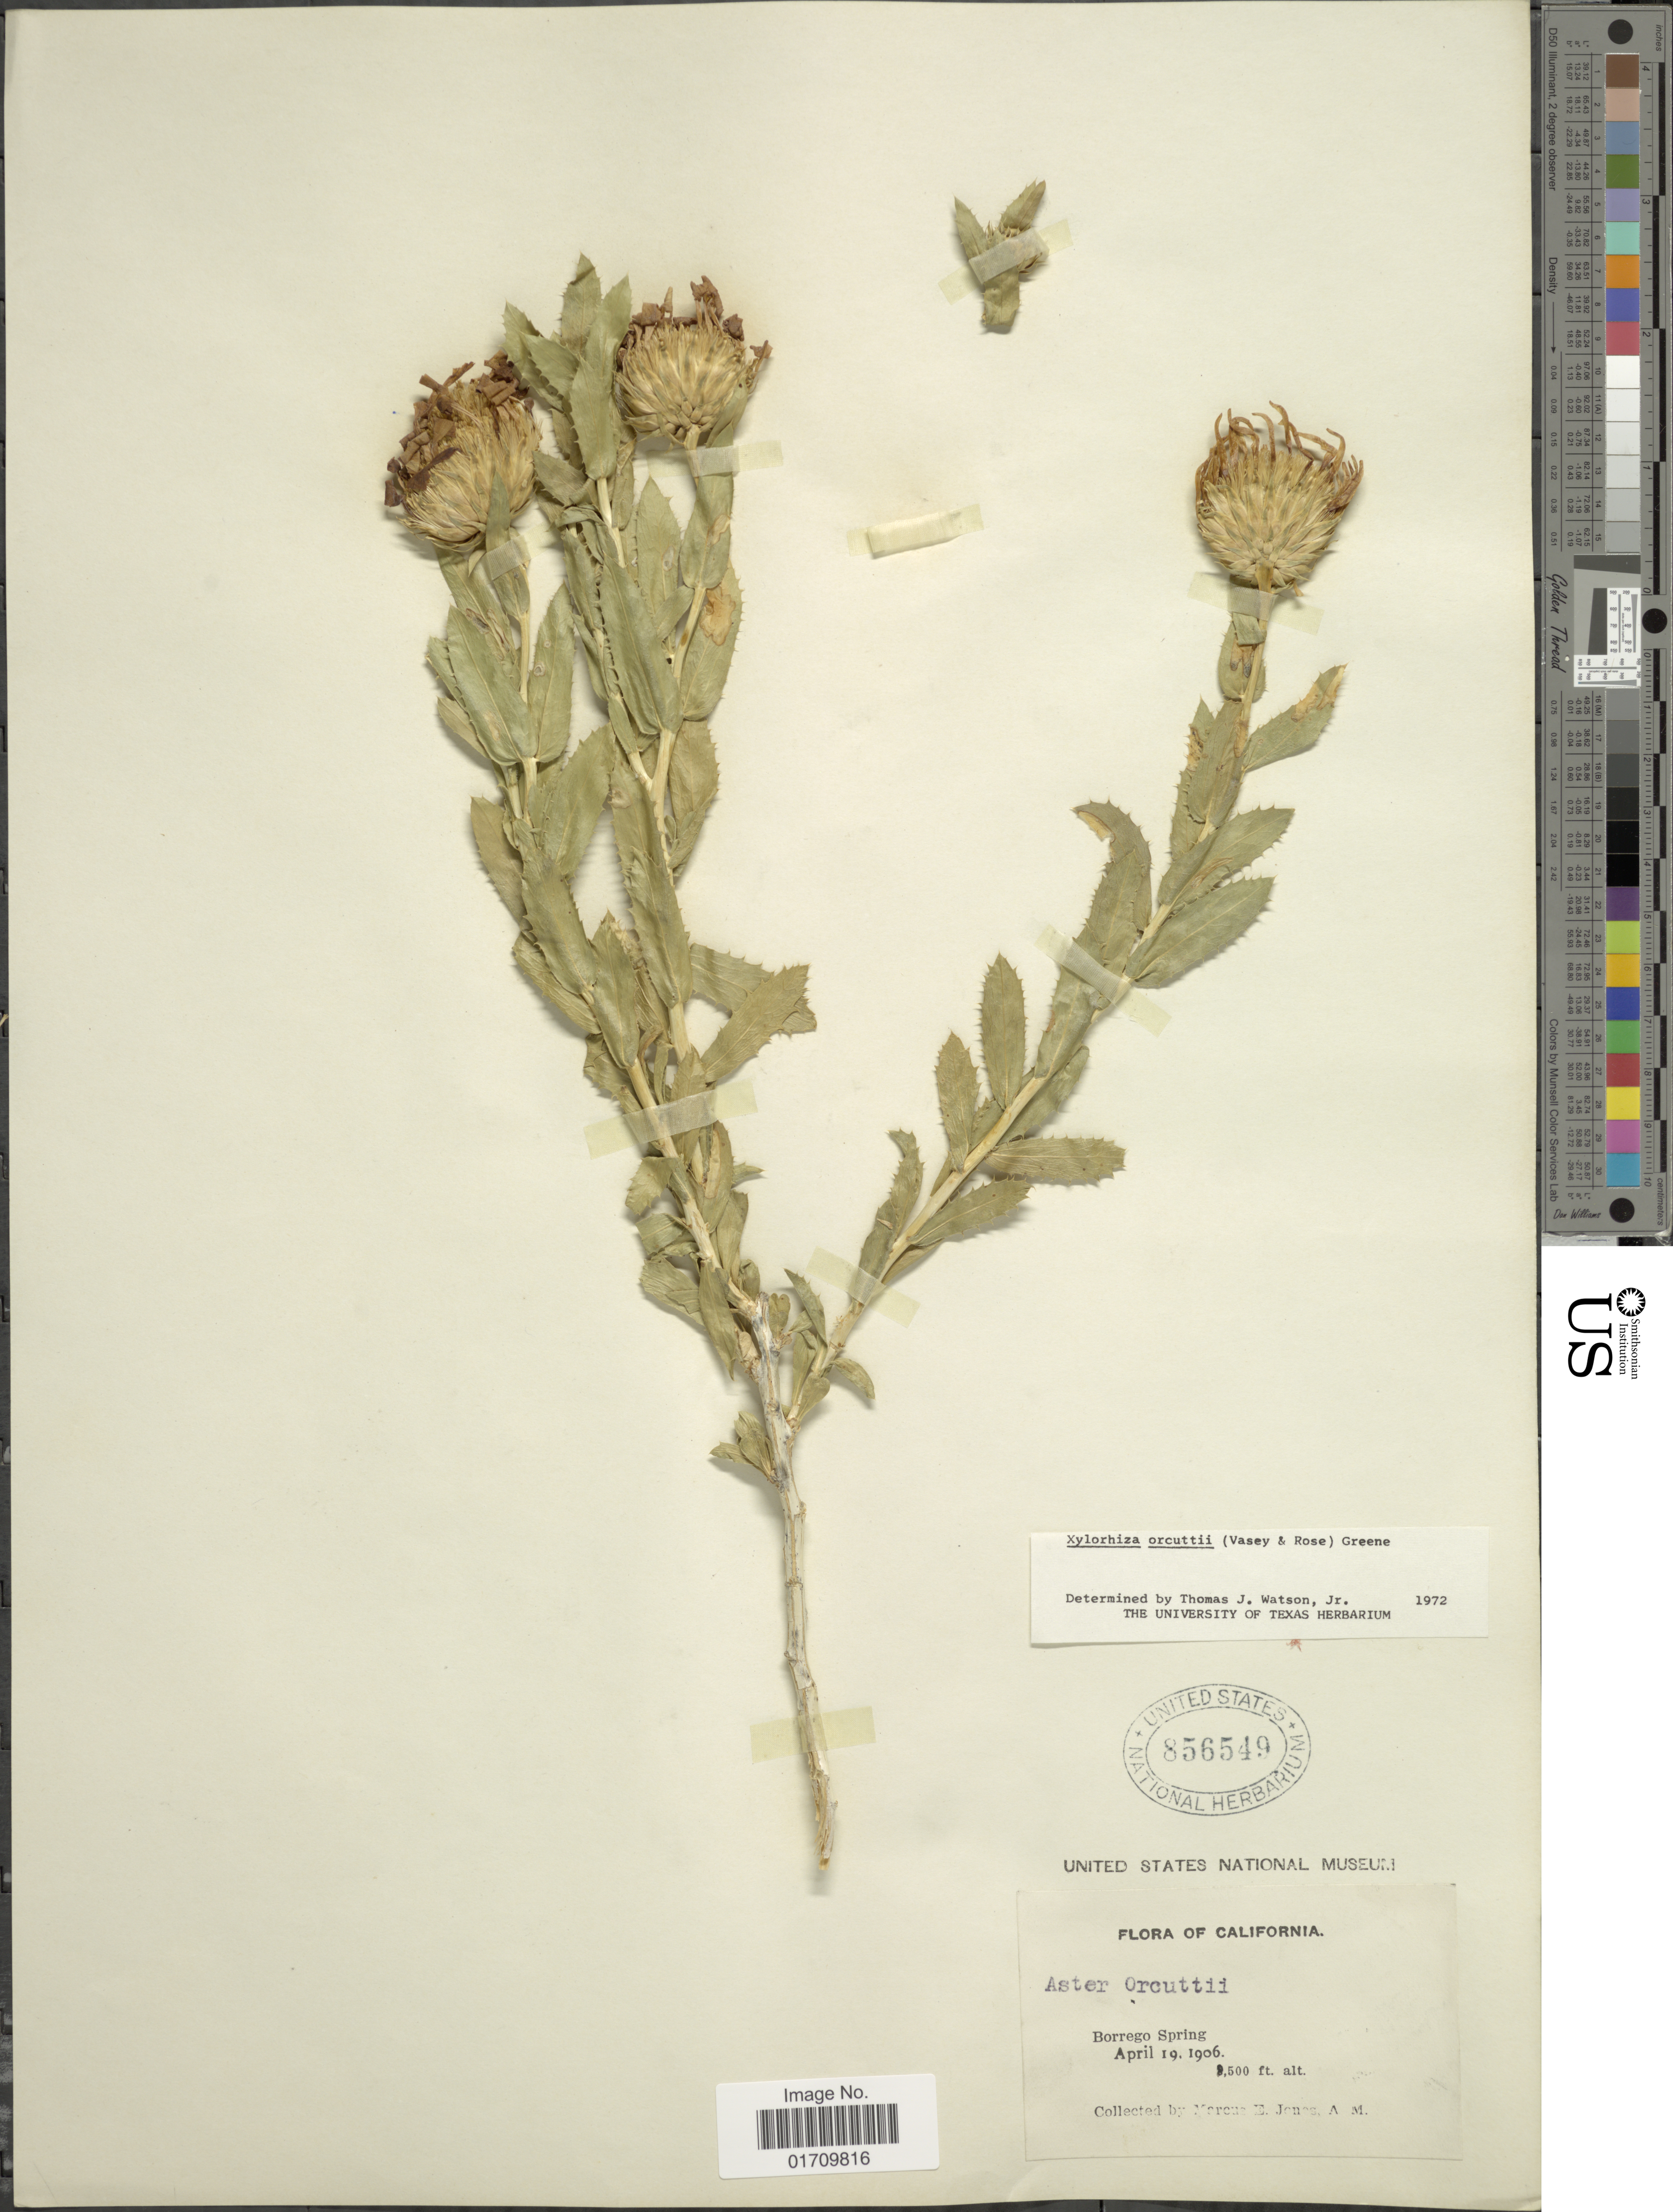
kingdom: Plantae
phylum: Tracheophyta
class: Magnoliopsida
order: Asterales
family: Asteraceae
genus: Xylorhiza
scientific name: Xylorhiza orcuttii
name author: (A. Gray) Greene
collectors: M. E. Jones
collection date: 1906-04-19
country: United States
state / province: California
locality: Borrego Spring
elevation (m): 2591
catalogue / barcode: US 856549